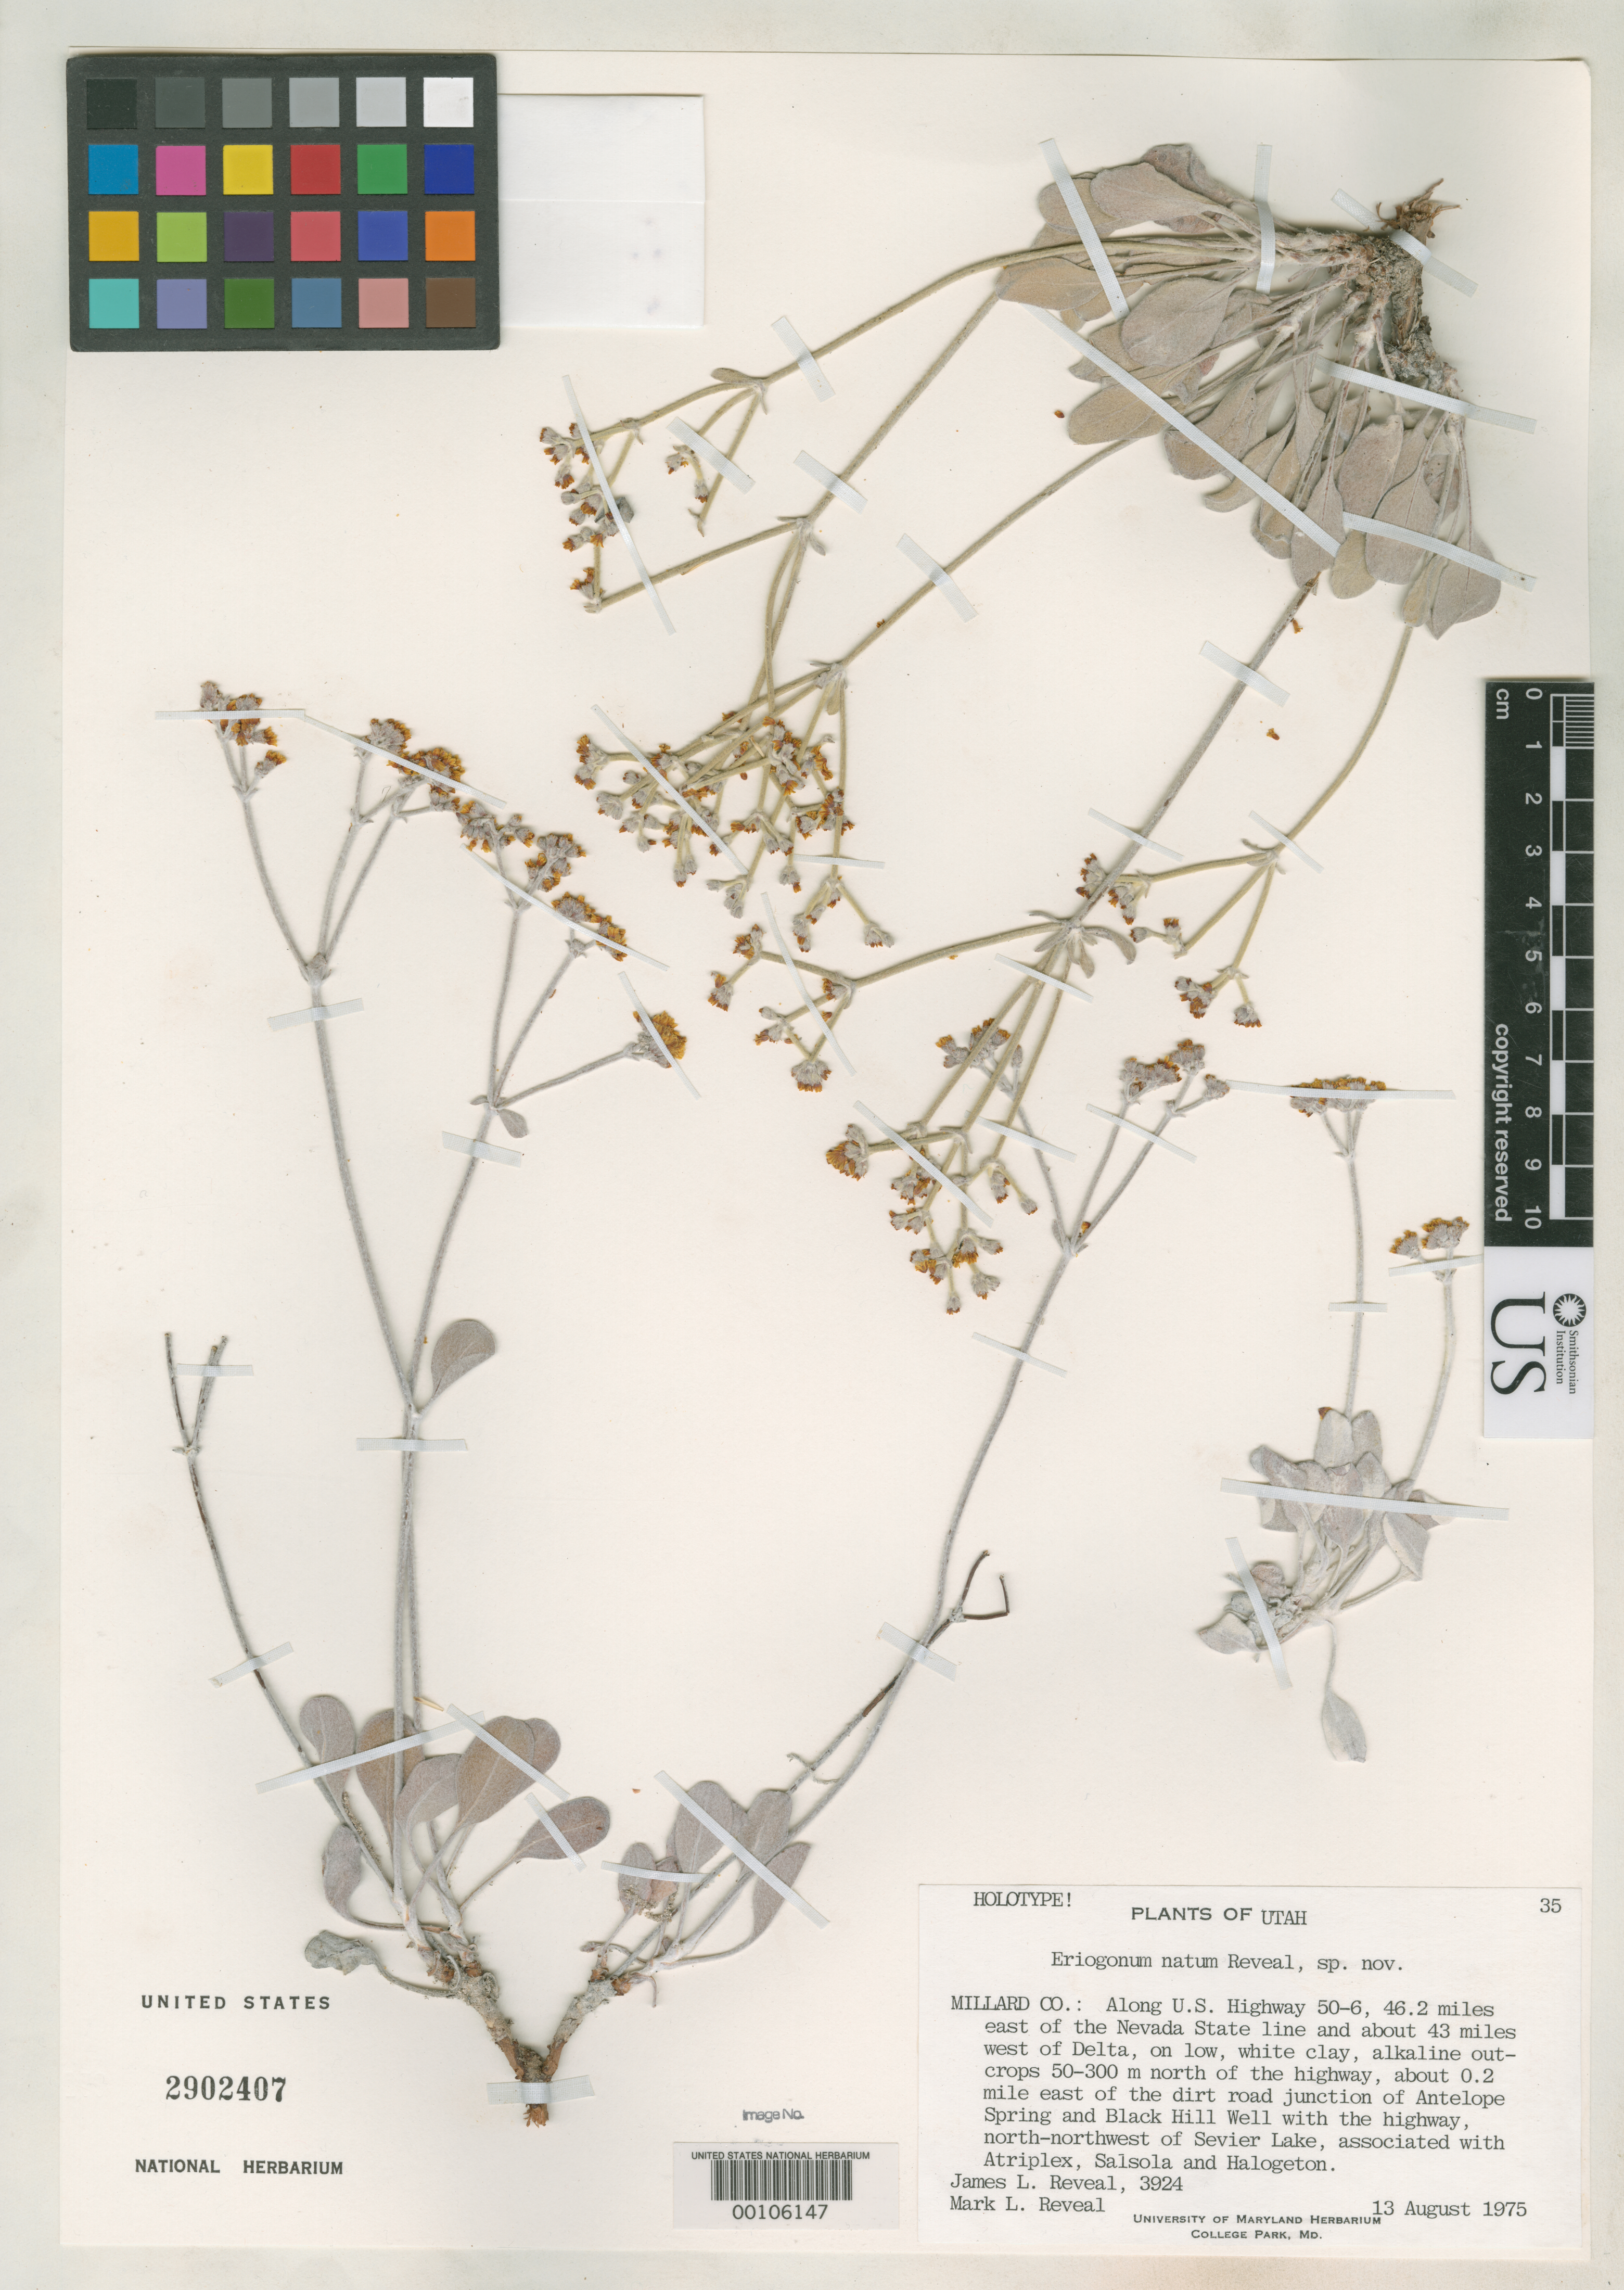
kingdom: Plantae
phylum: Tracheophyta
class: Magnoliopsida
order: Caryophyllales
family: Polygonaceae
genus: Eriogonum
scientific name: Eriogonum natum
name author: Reveal in S.L. Welsh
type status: Holotype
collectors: J. L. Reveal & M. L. Reveal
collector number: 3924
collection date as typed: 13 Aug 1975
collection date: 1975-08-13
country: United States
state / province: Utah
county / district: Millard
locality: Along U.S. Hwy. 50-6, east of the Nevada state line, and west of Delta.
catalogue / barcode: US 2902407